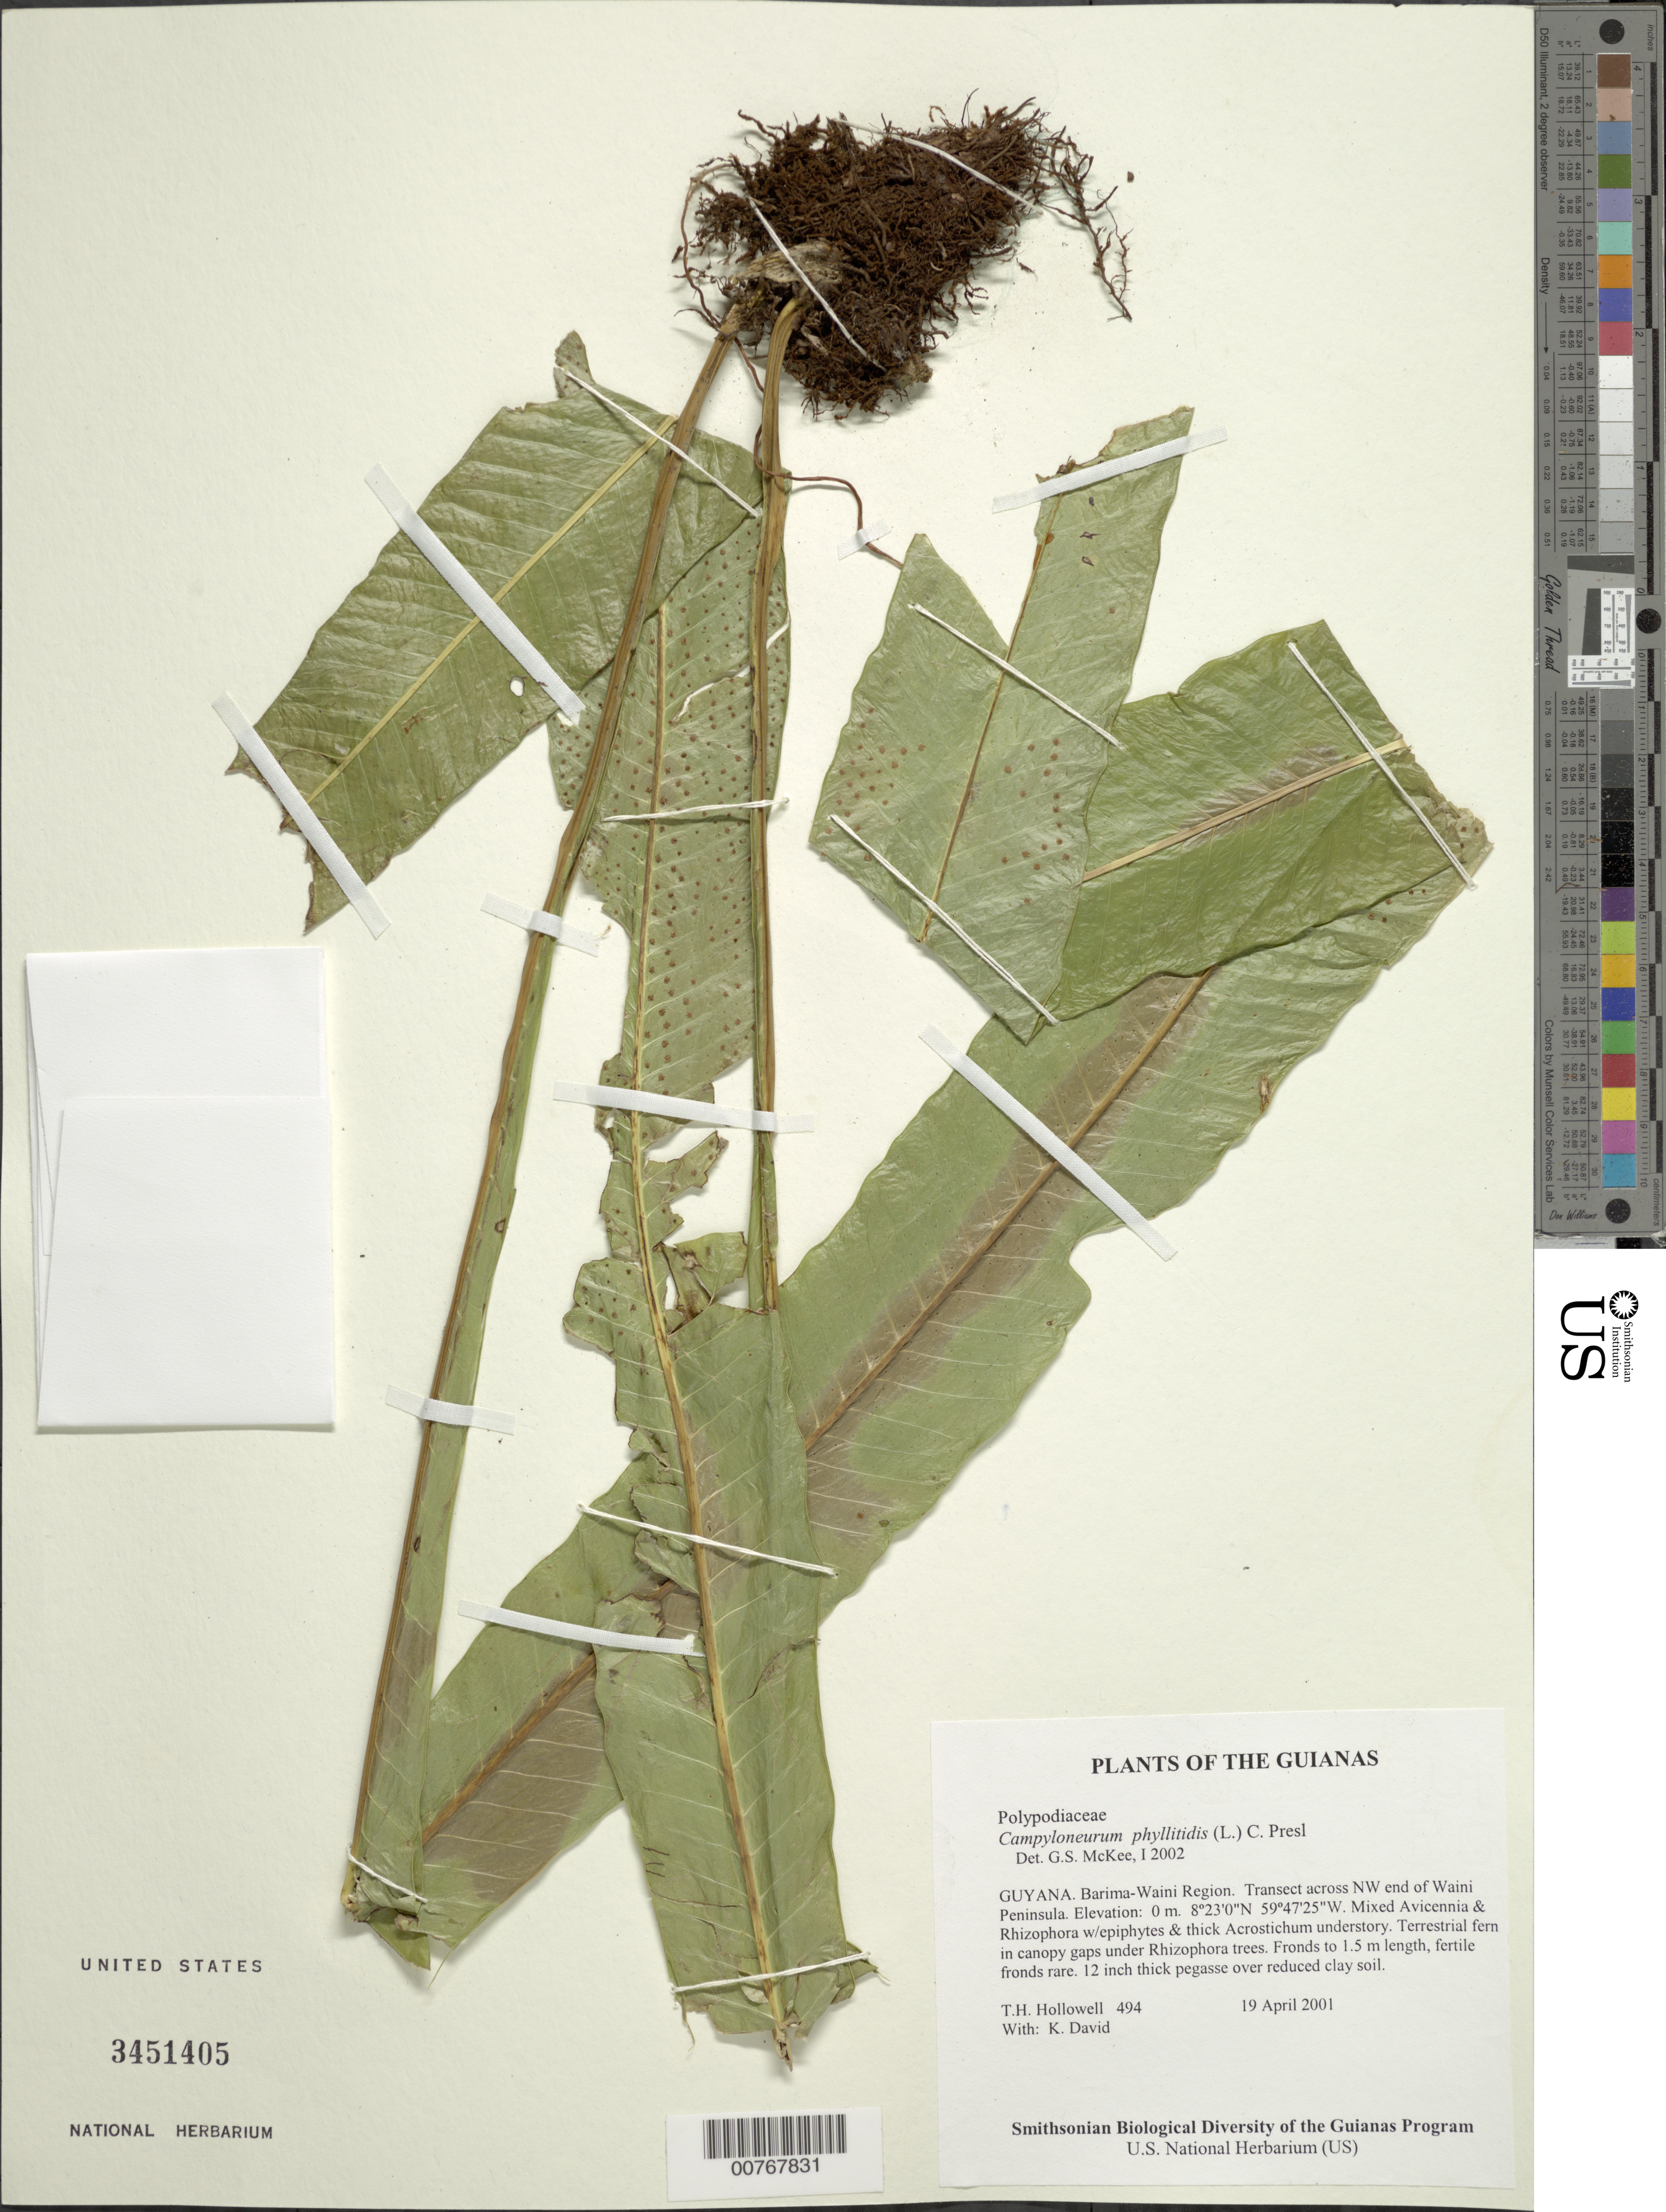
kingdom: Plantae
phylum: Tracheophyta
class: Polypodiopsida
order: Polypodiales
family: Polypodiaceae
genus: Campyloneurum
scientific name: Campyloneurum phyllitidis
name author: (L.) C. Presl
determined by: McKee, G. S., (US), NMNH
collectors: T. Hollowell & K. David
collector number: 494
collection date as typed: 19 April 2001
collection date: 2001-04-19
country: Guyana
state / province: Barima-Waini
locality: Transect across NW end of Waini Peninsula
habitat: Mixed Avicennia & Rhizophora w/epiphytes & thick Acrostichum understory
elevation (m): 1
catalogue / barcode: US 3451405